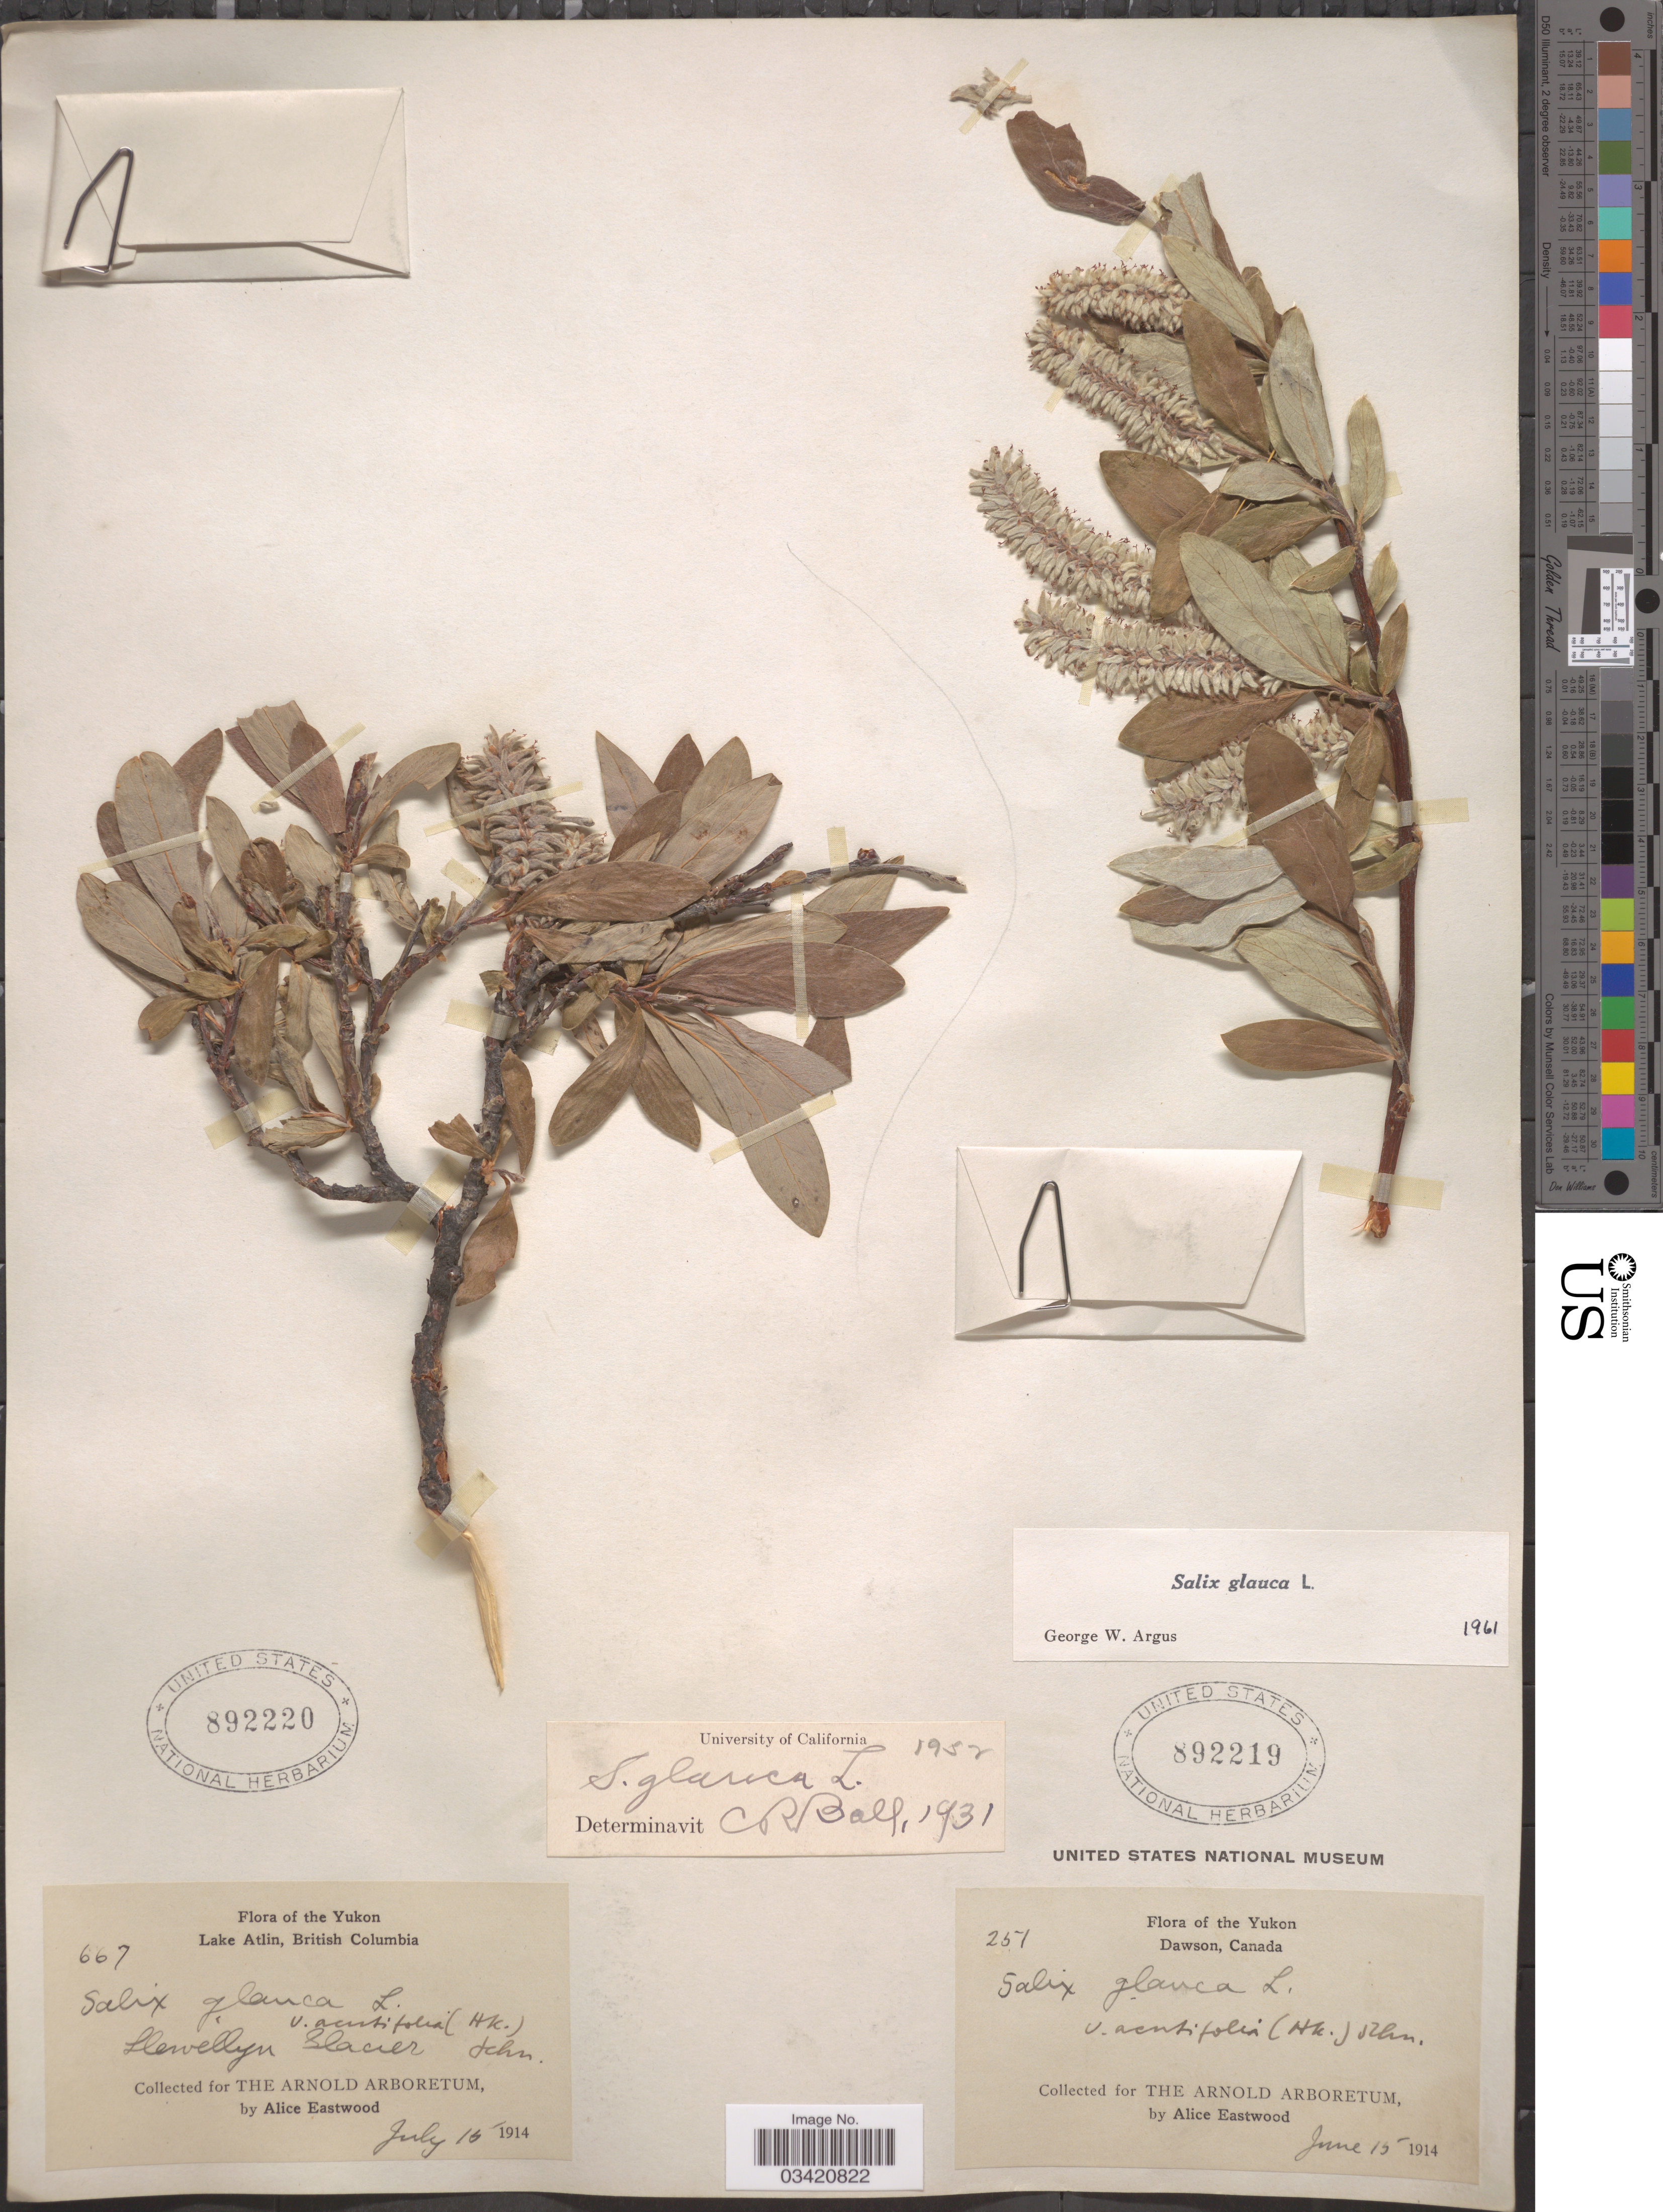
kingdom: Plantae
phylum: Tracheophyta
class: Magnoliopsida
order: Malpighiales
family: Salicaceae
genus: Salix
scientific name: Salix glauca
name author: L.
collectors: A. Eastwood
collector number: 251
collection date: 1914-06-15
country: Canada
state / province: Yukon Territory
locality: Yukon. Dawson.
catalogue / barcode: US 892219-2